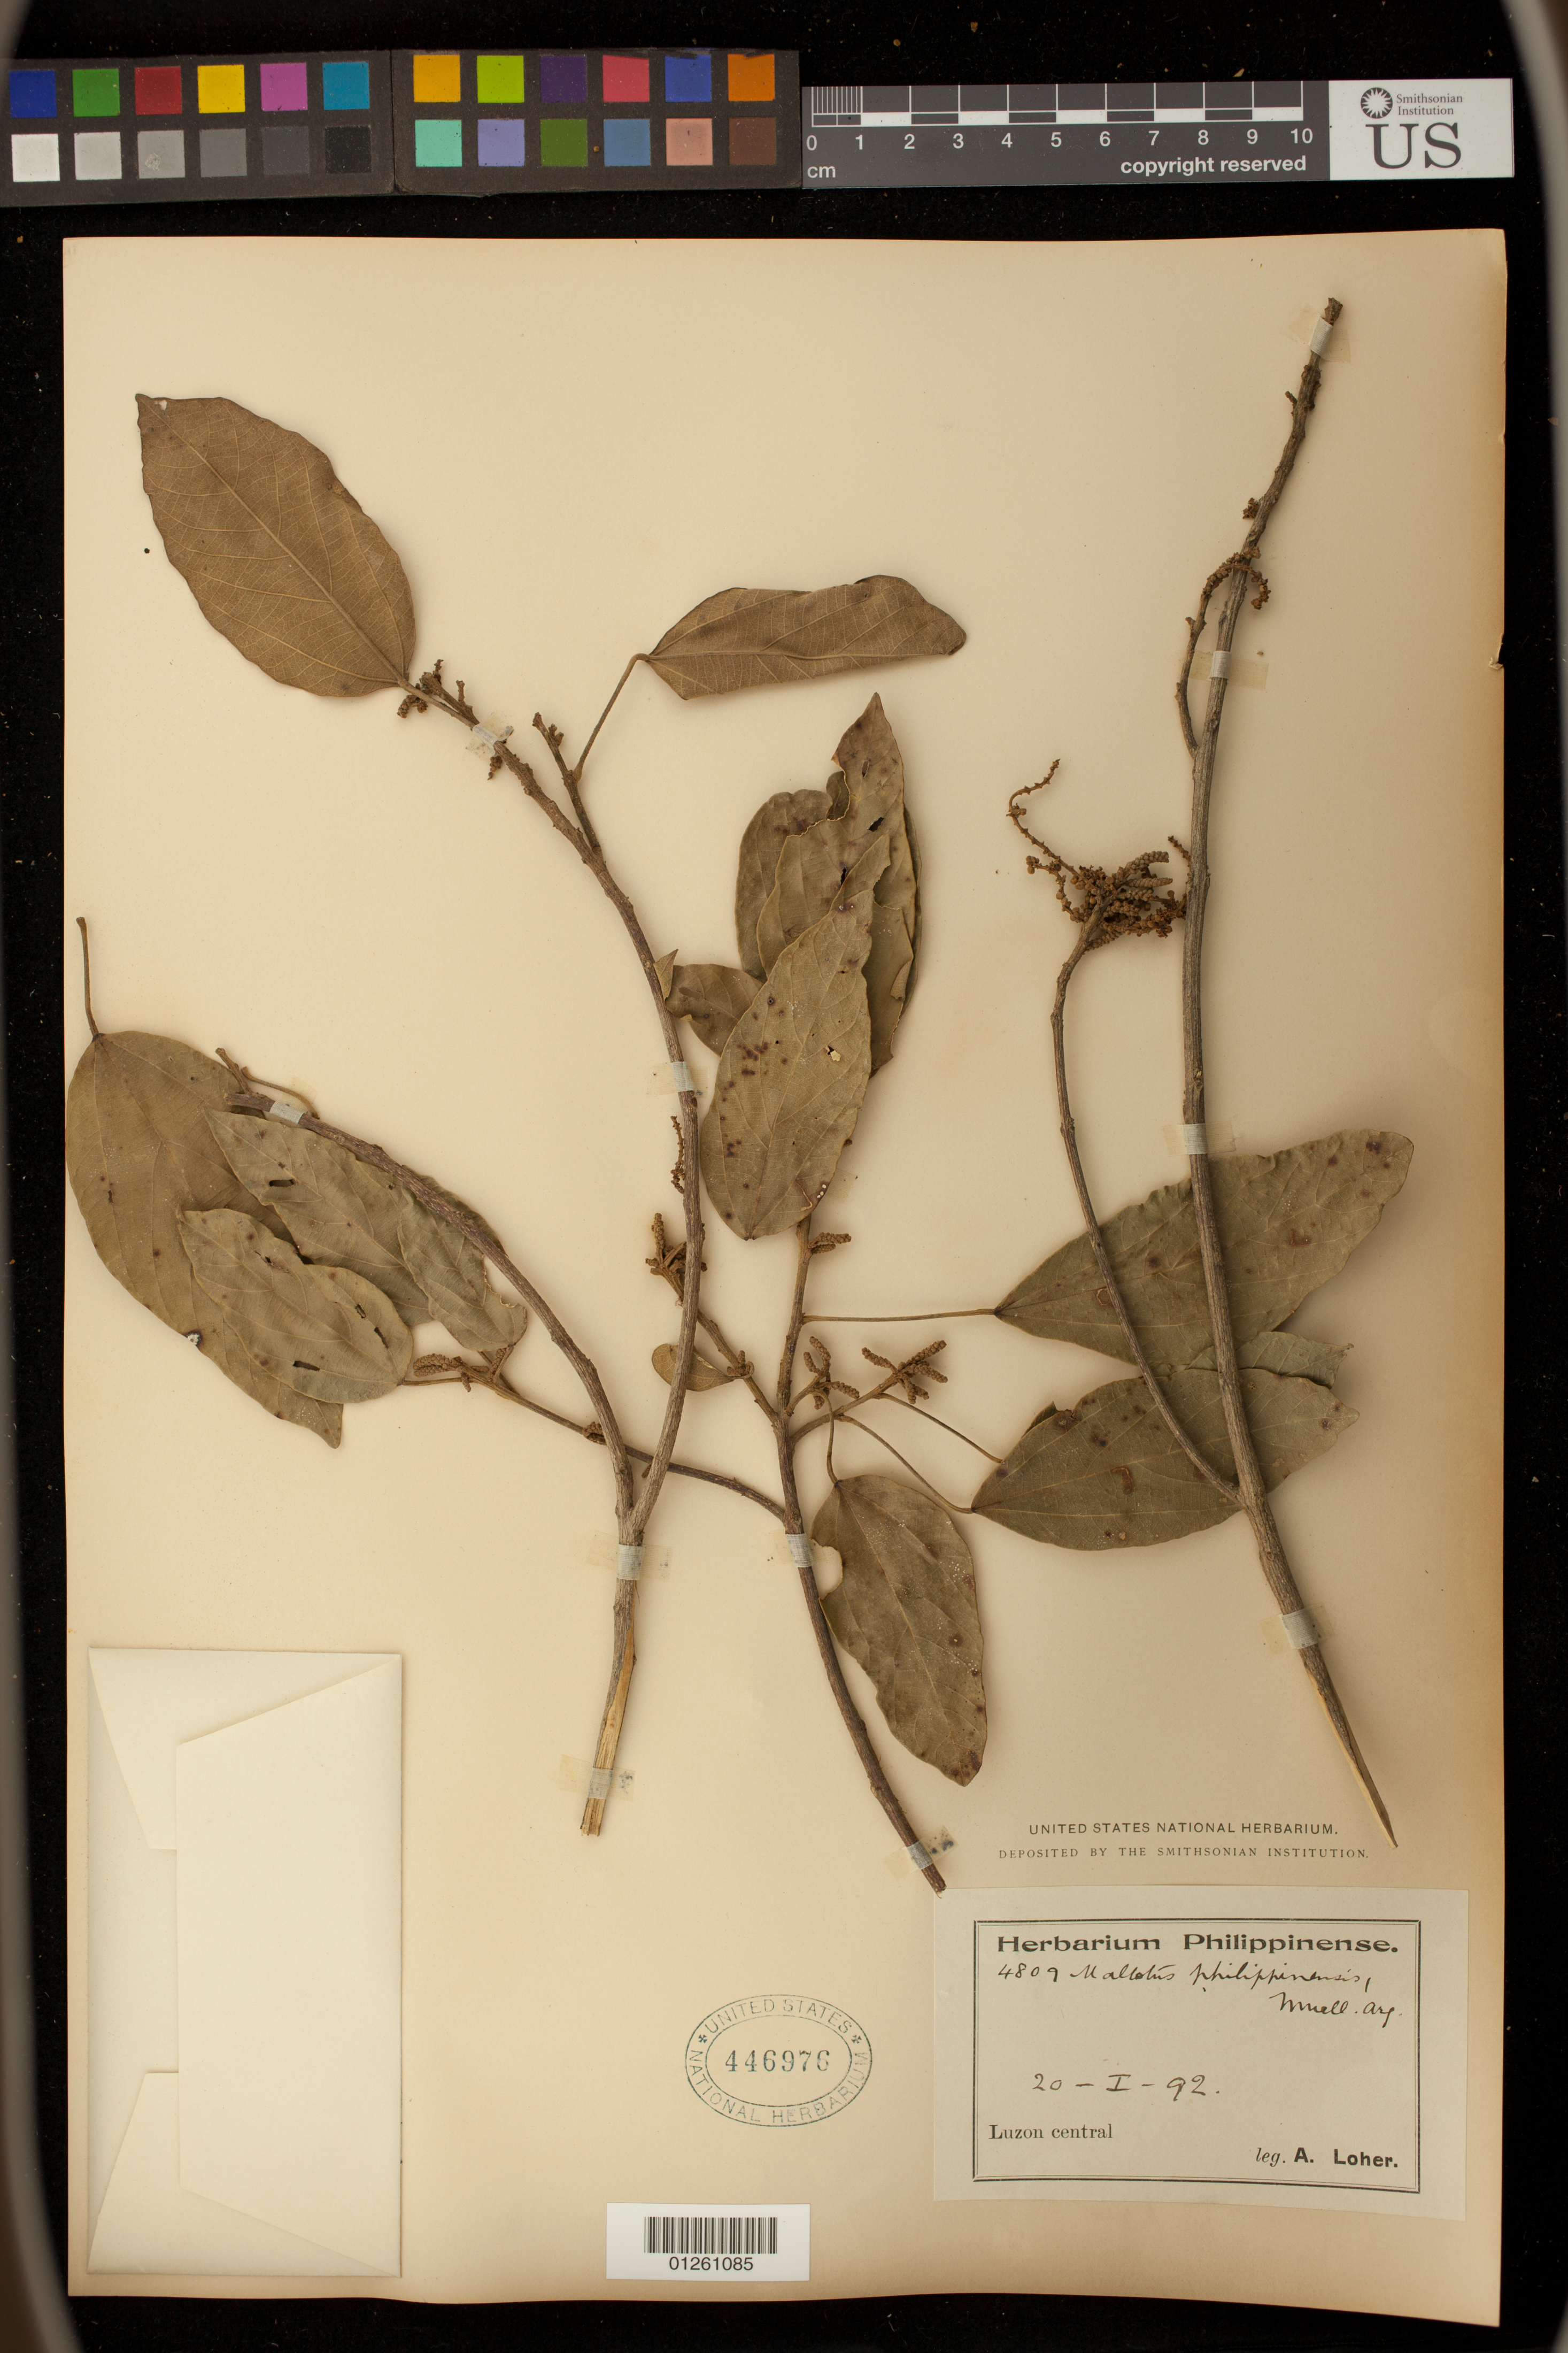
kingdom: Plantae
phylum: Tracheophyta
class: Magnoliopsida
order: Malpighiales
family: Euphorbiaceae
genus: Mallotus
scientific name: Mallotus philippensis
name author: (Lam.) Müll. Arg.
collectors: A. Loher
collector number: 4809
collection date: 1892-01-20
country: Philippines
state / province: Central Luzon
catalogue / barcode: US 446976